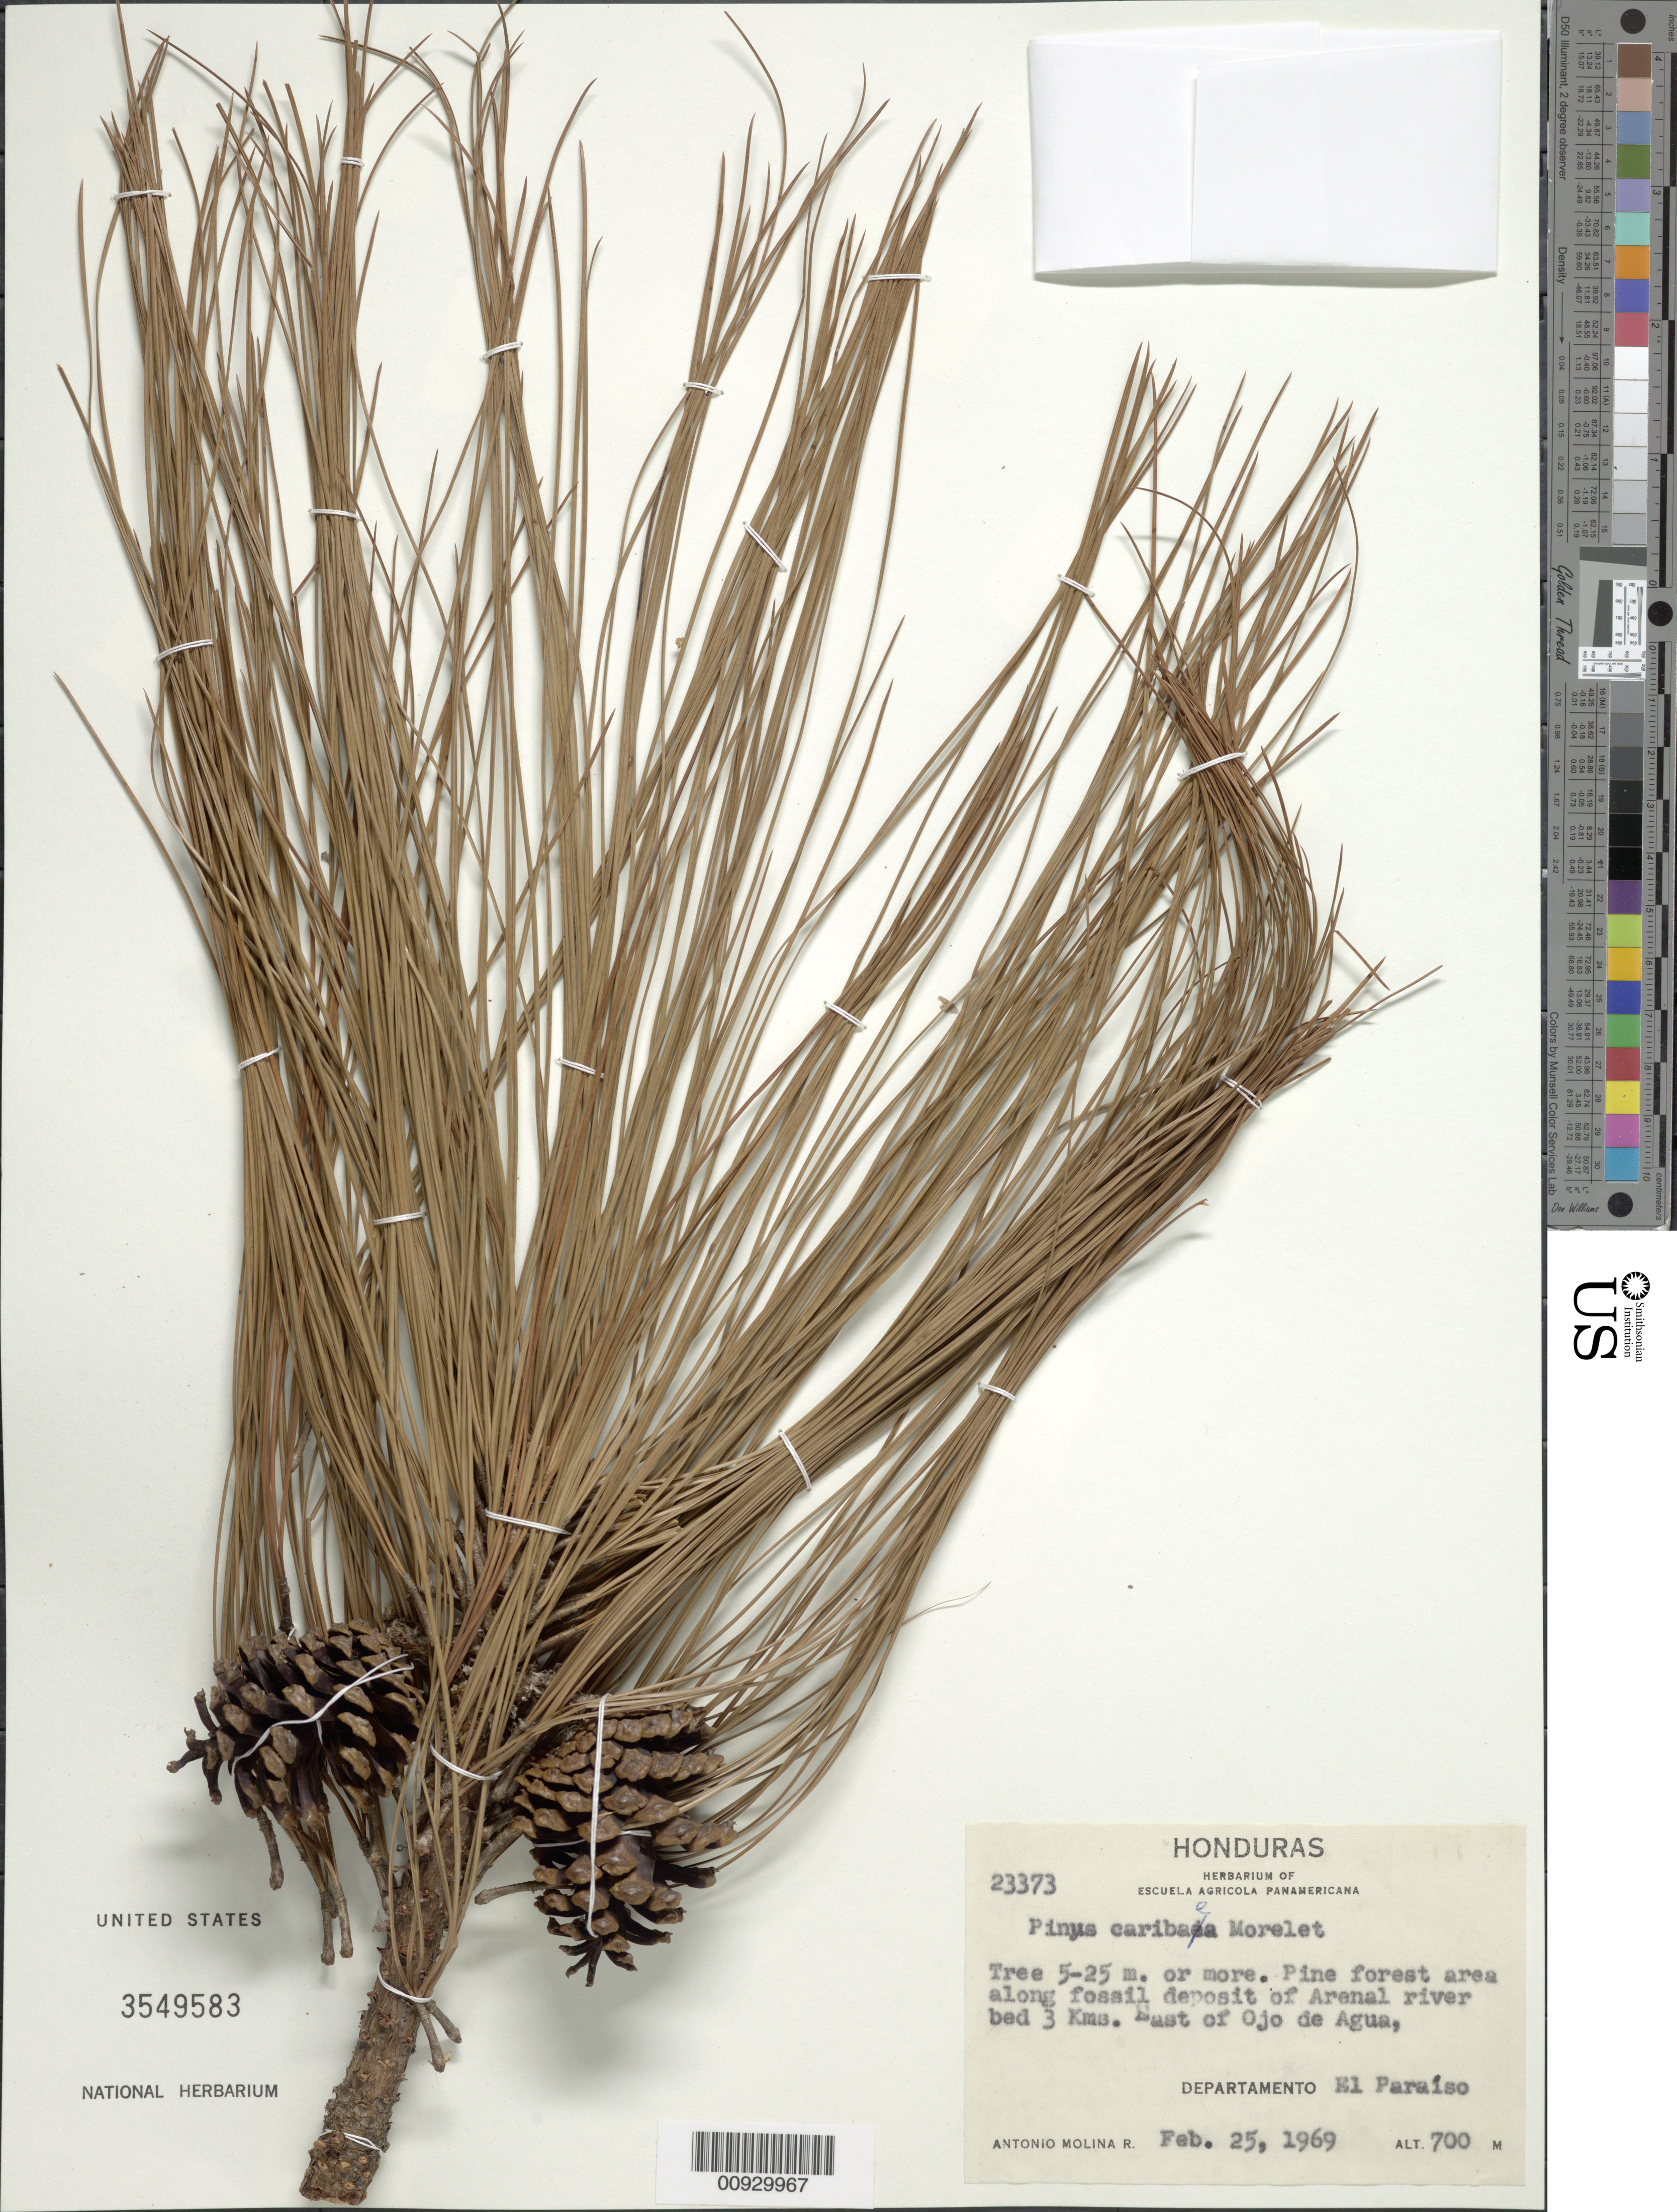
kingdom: Plantae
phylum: Tracheophyta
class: Pinopsida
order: Pinales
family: Pinaceae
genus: Pinus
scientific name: Pinus caribaea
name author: Morelet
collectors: A. Molina R.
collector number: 23373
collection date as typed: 25 Feb 1969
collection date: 1969-02-25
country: Honduras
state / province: El Paraíso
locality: Arenal River bed, E of Ojo de Agua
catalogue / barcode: US 549583